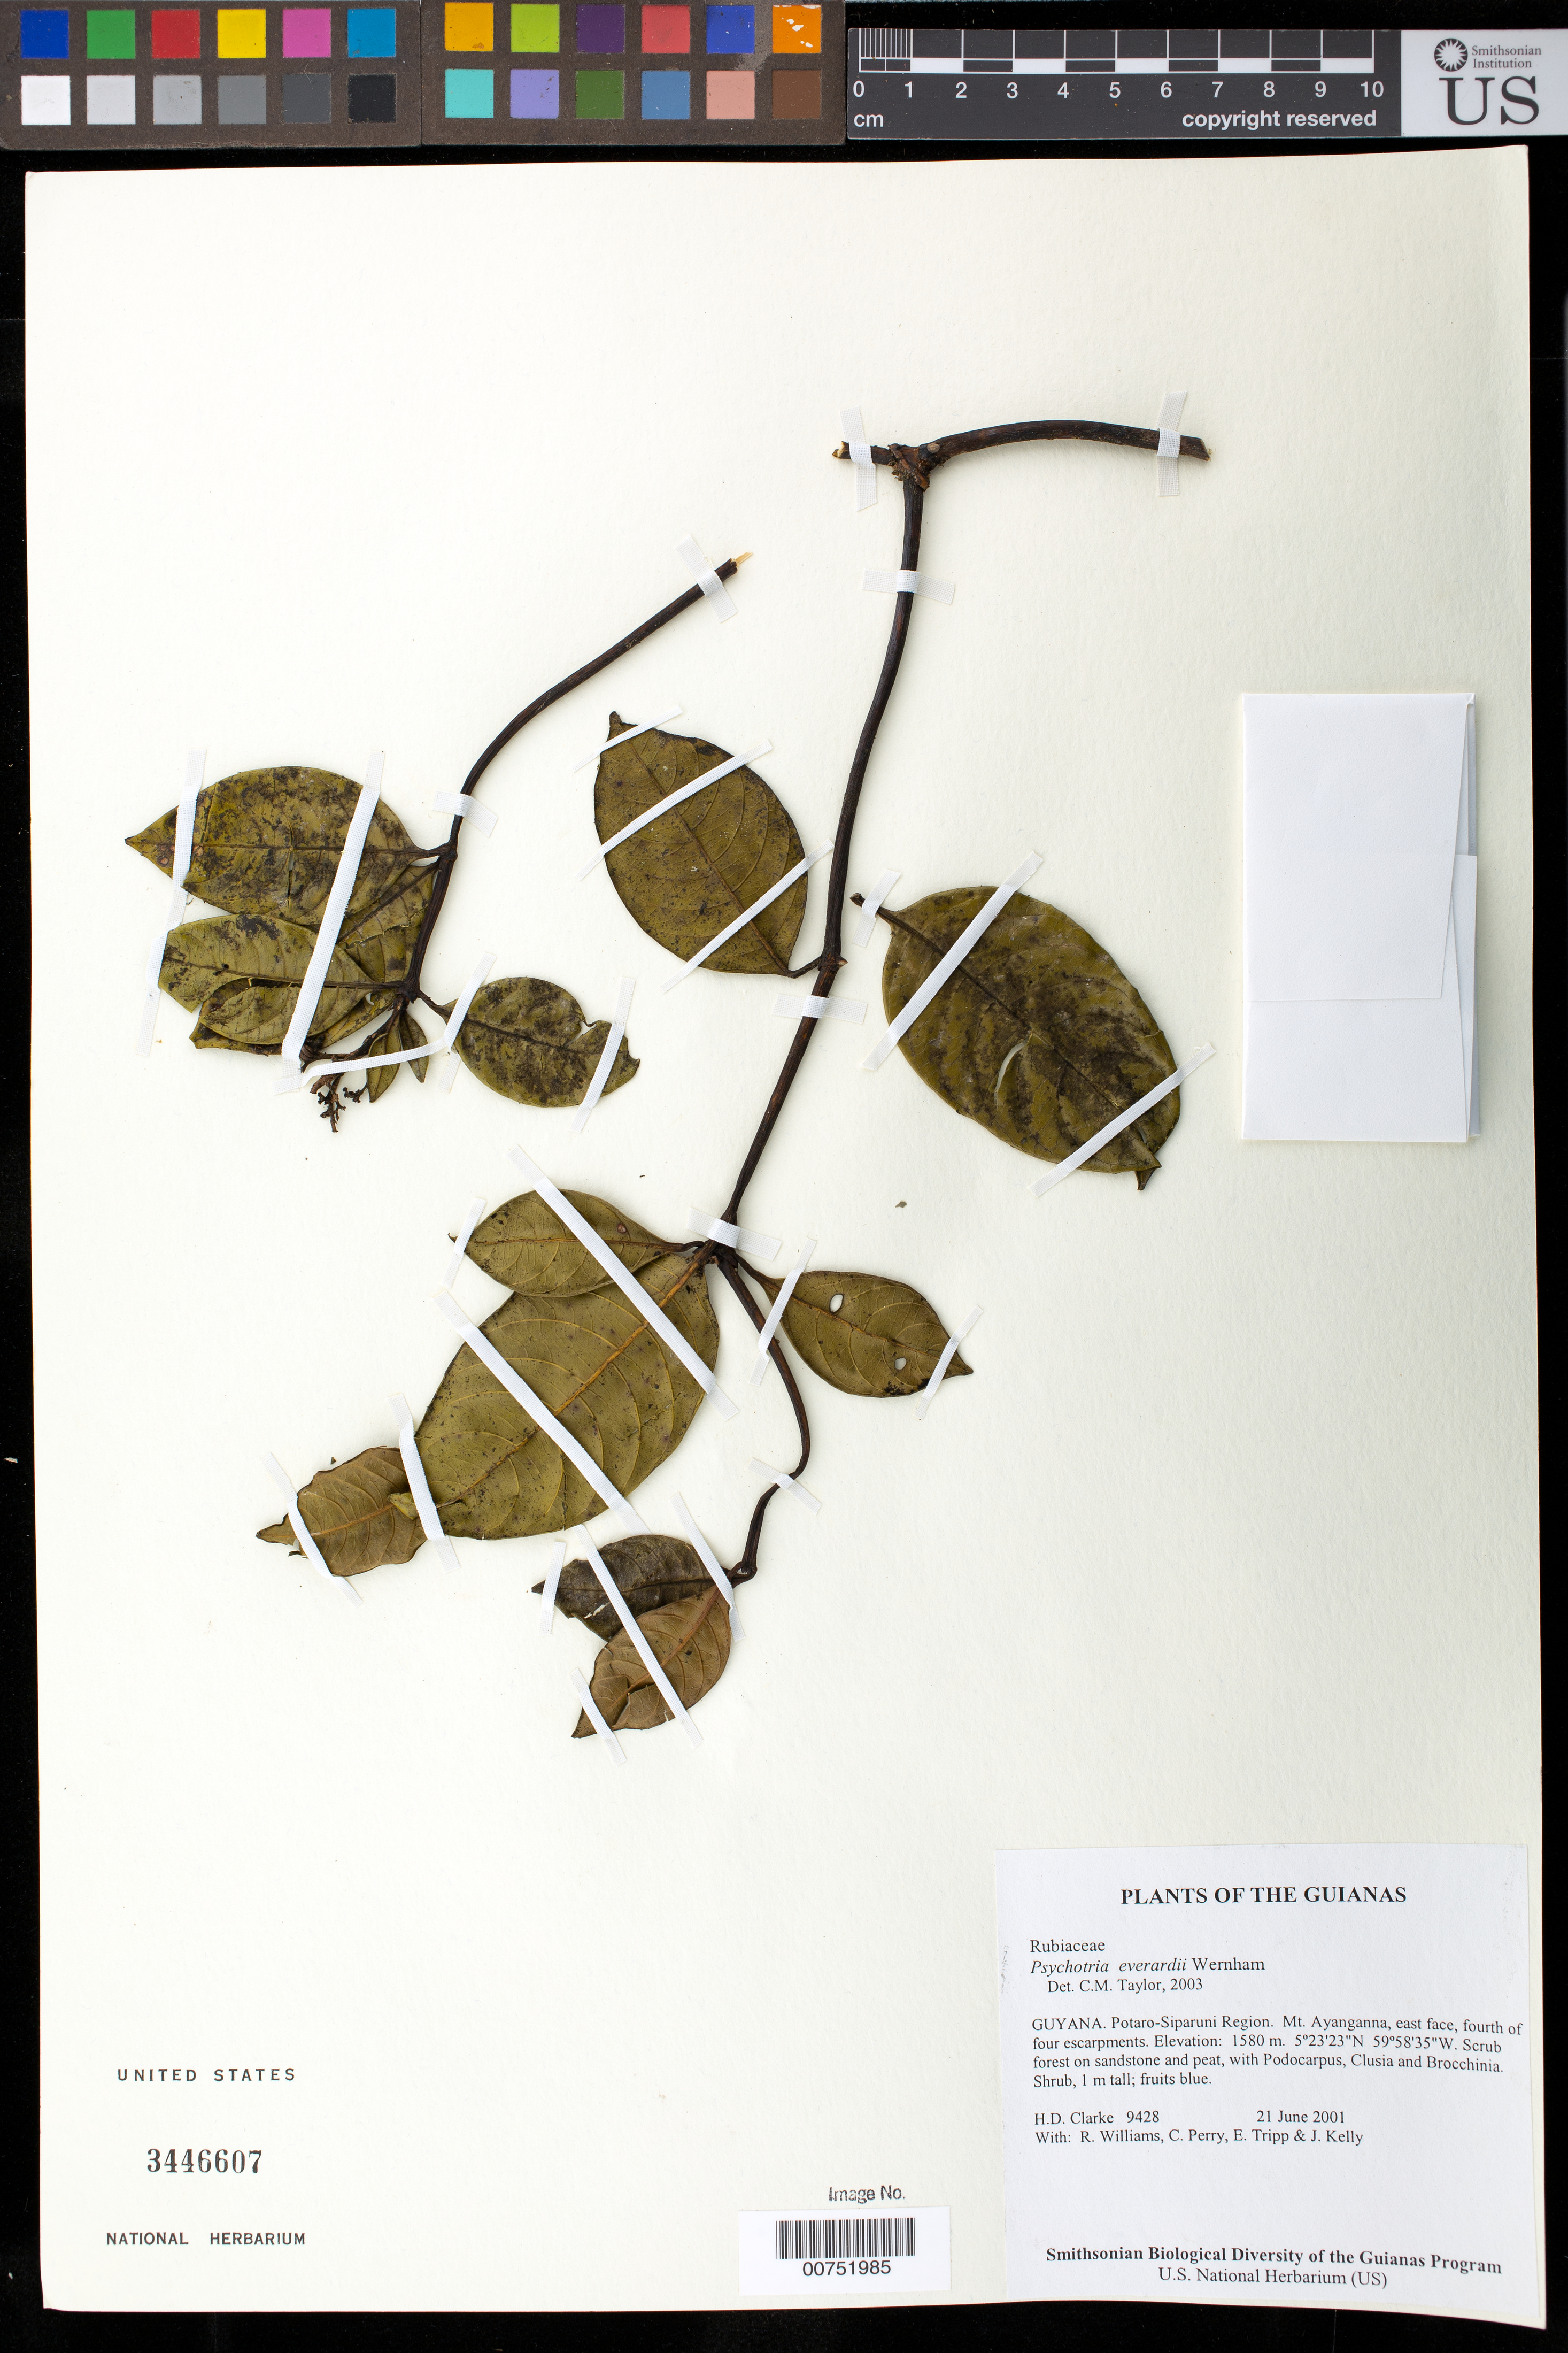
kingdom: Plantae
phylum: Tracheophyta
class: Magnoliopsida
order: Gentianales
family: Rubiaceae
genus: Palicourea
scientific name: Palicourea everardii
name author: (Wernham) Delprete & J.H. Kirkbr.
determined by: Kirkbride, J. H., Jr.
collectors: H. D. Clarke, R. Williams, C. Perry, E. Tripp & J. Kelly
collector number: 9428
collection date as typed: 21 June 2001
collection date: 2001-06-21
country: Guyana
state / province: Potaro-Siparuni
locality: Mt. Ayanganna, east face, fourth of four escarpments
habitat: Scrub forest on sandstone and peat, with Podocarpus, Clusia and Brocchinia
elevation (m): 1580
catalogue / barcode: US 3446607